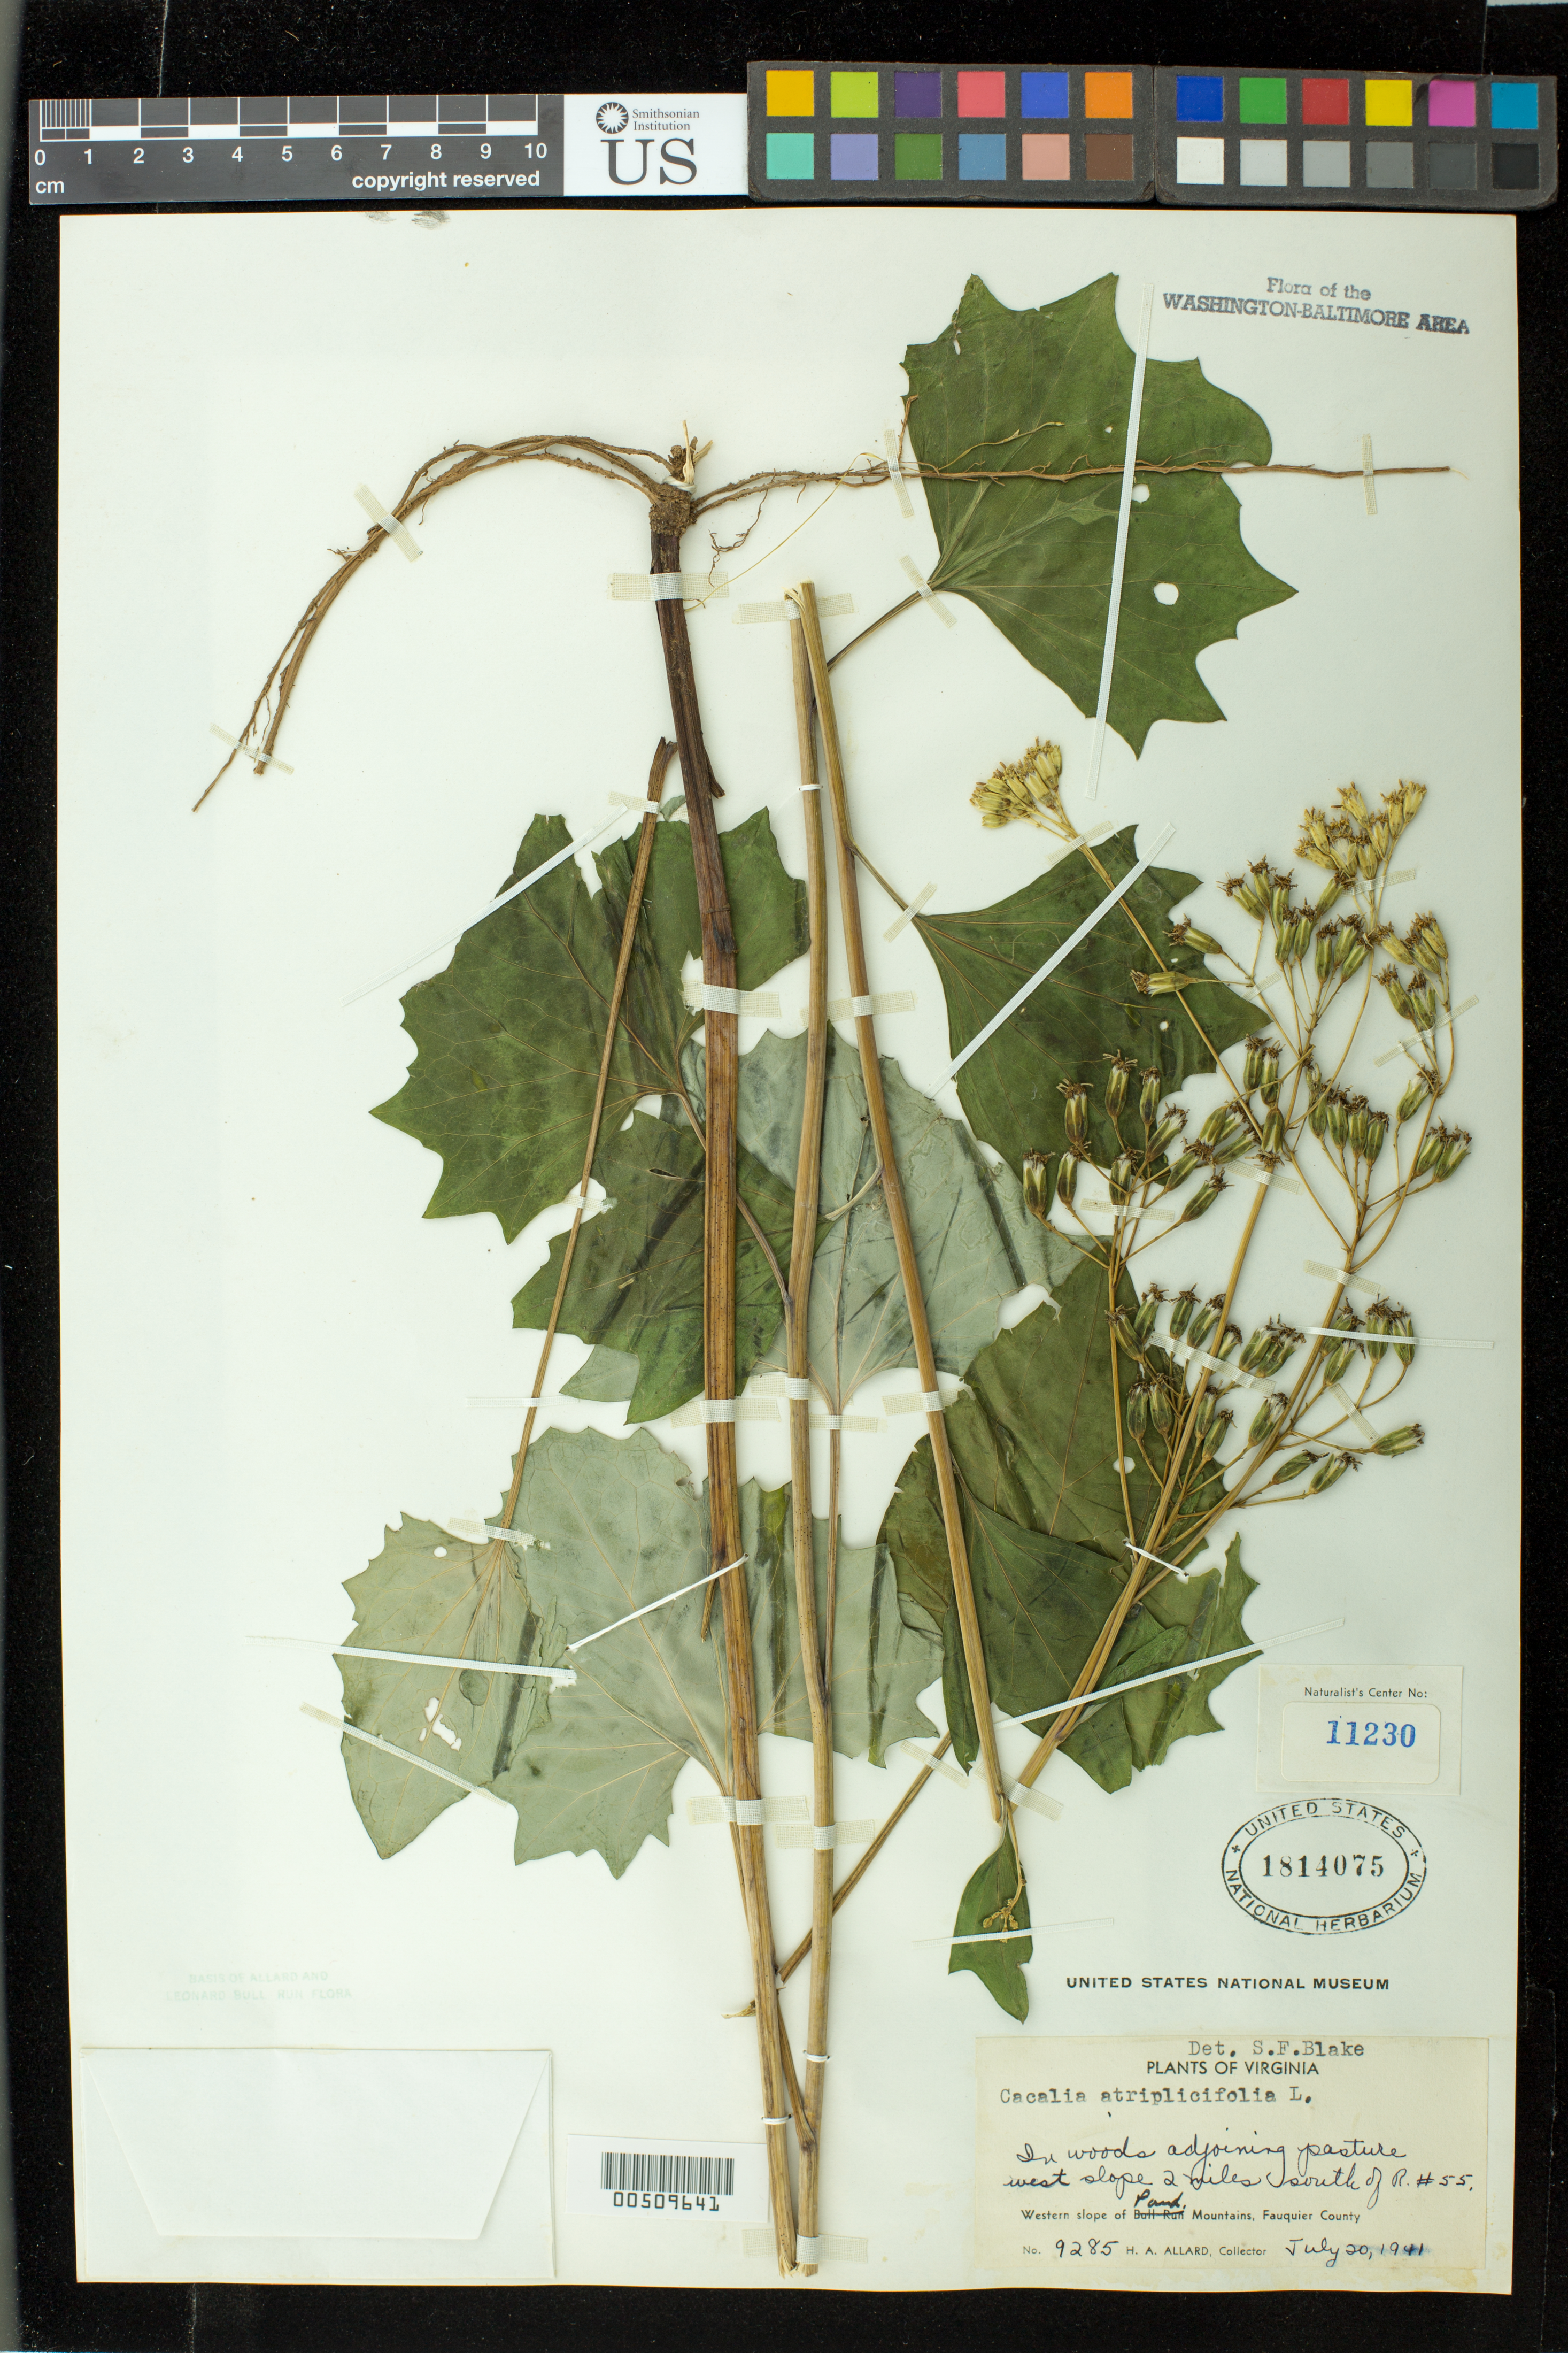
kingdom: Plantae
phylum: Tracheophyta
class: Magnoliopsida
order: Asterales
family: Asteraceae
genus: Arnoglossum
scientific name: Arnoglossum atriplicifolium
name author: (L.) H. Rob.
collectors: H. A. Allard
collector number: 9285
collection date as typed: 20 Jul 1941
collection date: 1941-07-20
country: United States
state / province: Virginia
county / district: Fauquier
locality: W slope of Pond Mts., 2 mi. S of Rt. 55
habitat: in woods adjoining pasture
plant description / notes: Specimens returned from Naturalist Center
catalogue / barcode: US 1814075